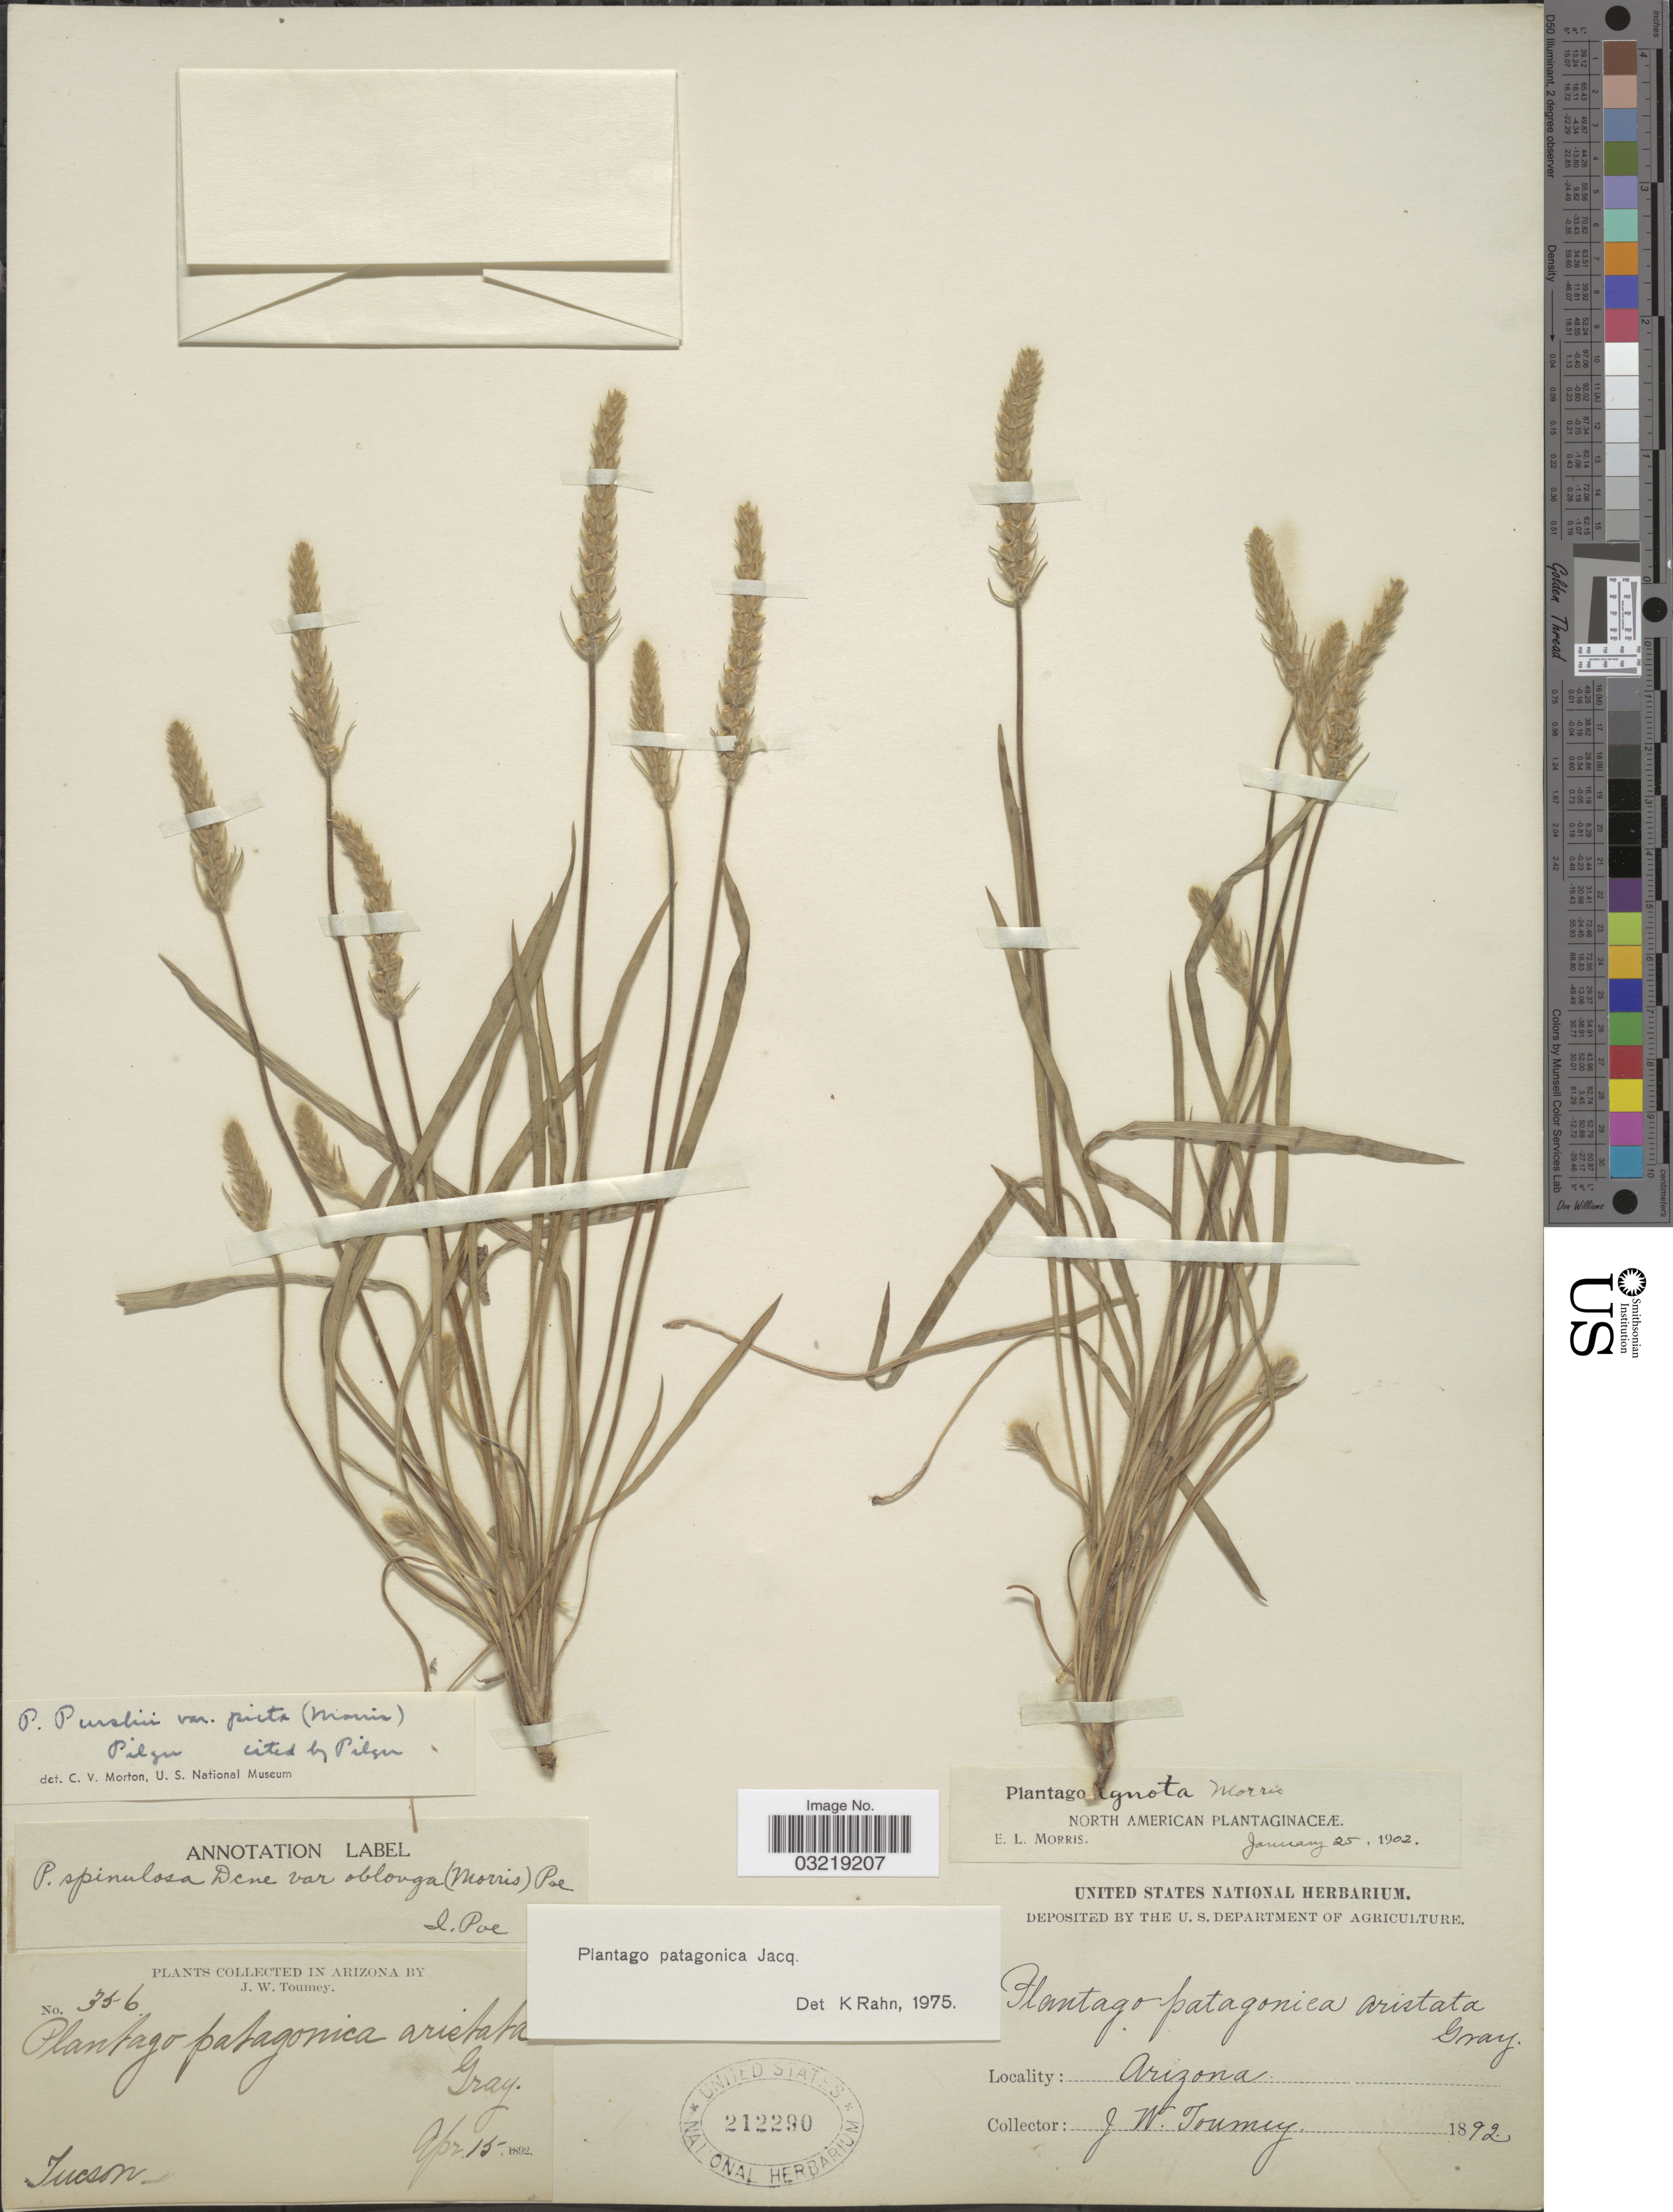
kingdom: Plantae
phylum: Tracheophyta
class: Magnoliopsida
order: Lamiales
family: Plantaginaceae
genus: Plantago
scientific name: Plantago patagonica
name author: Jacq.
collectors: J. W. Toumey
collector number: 356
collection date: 1892-04-15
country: United States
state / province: Arizona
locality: Tucson.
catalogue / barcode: US 212290